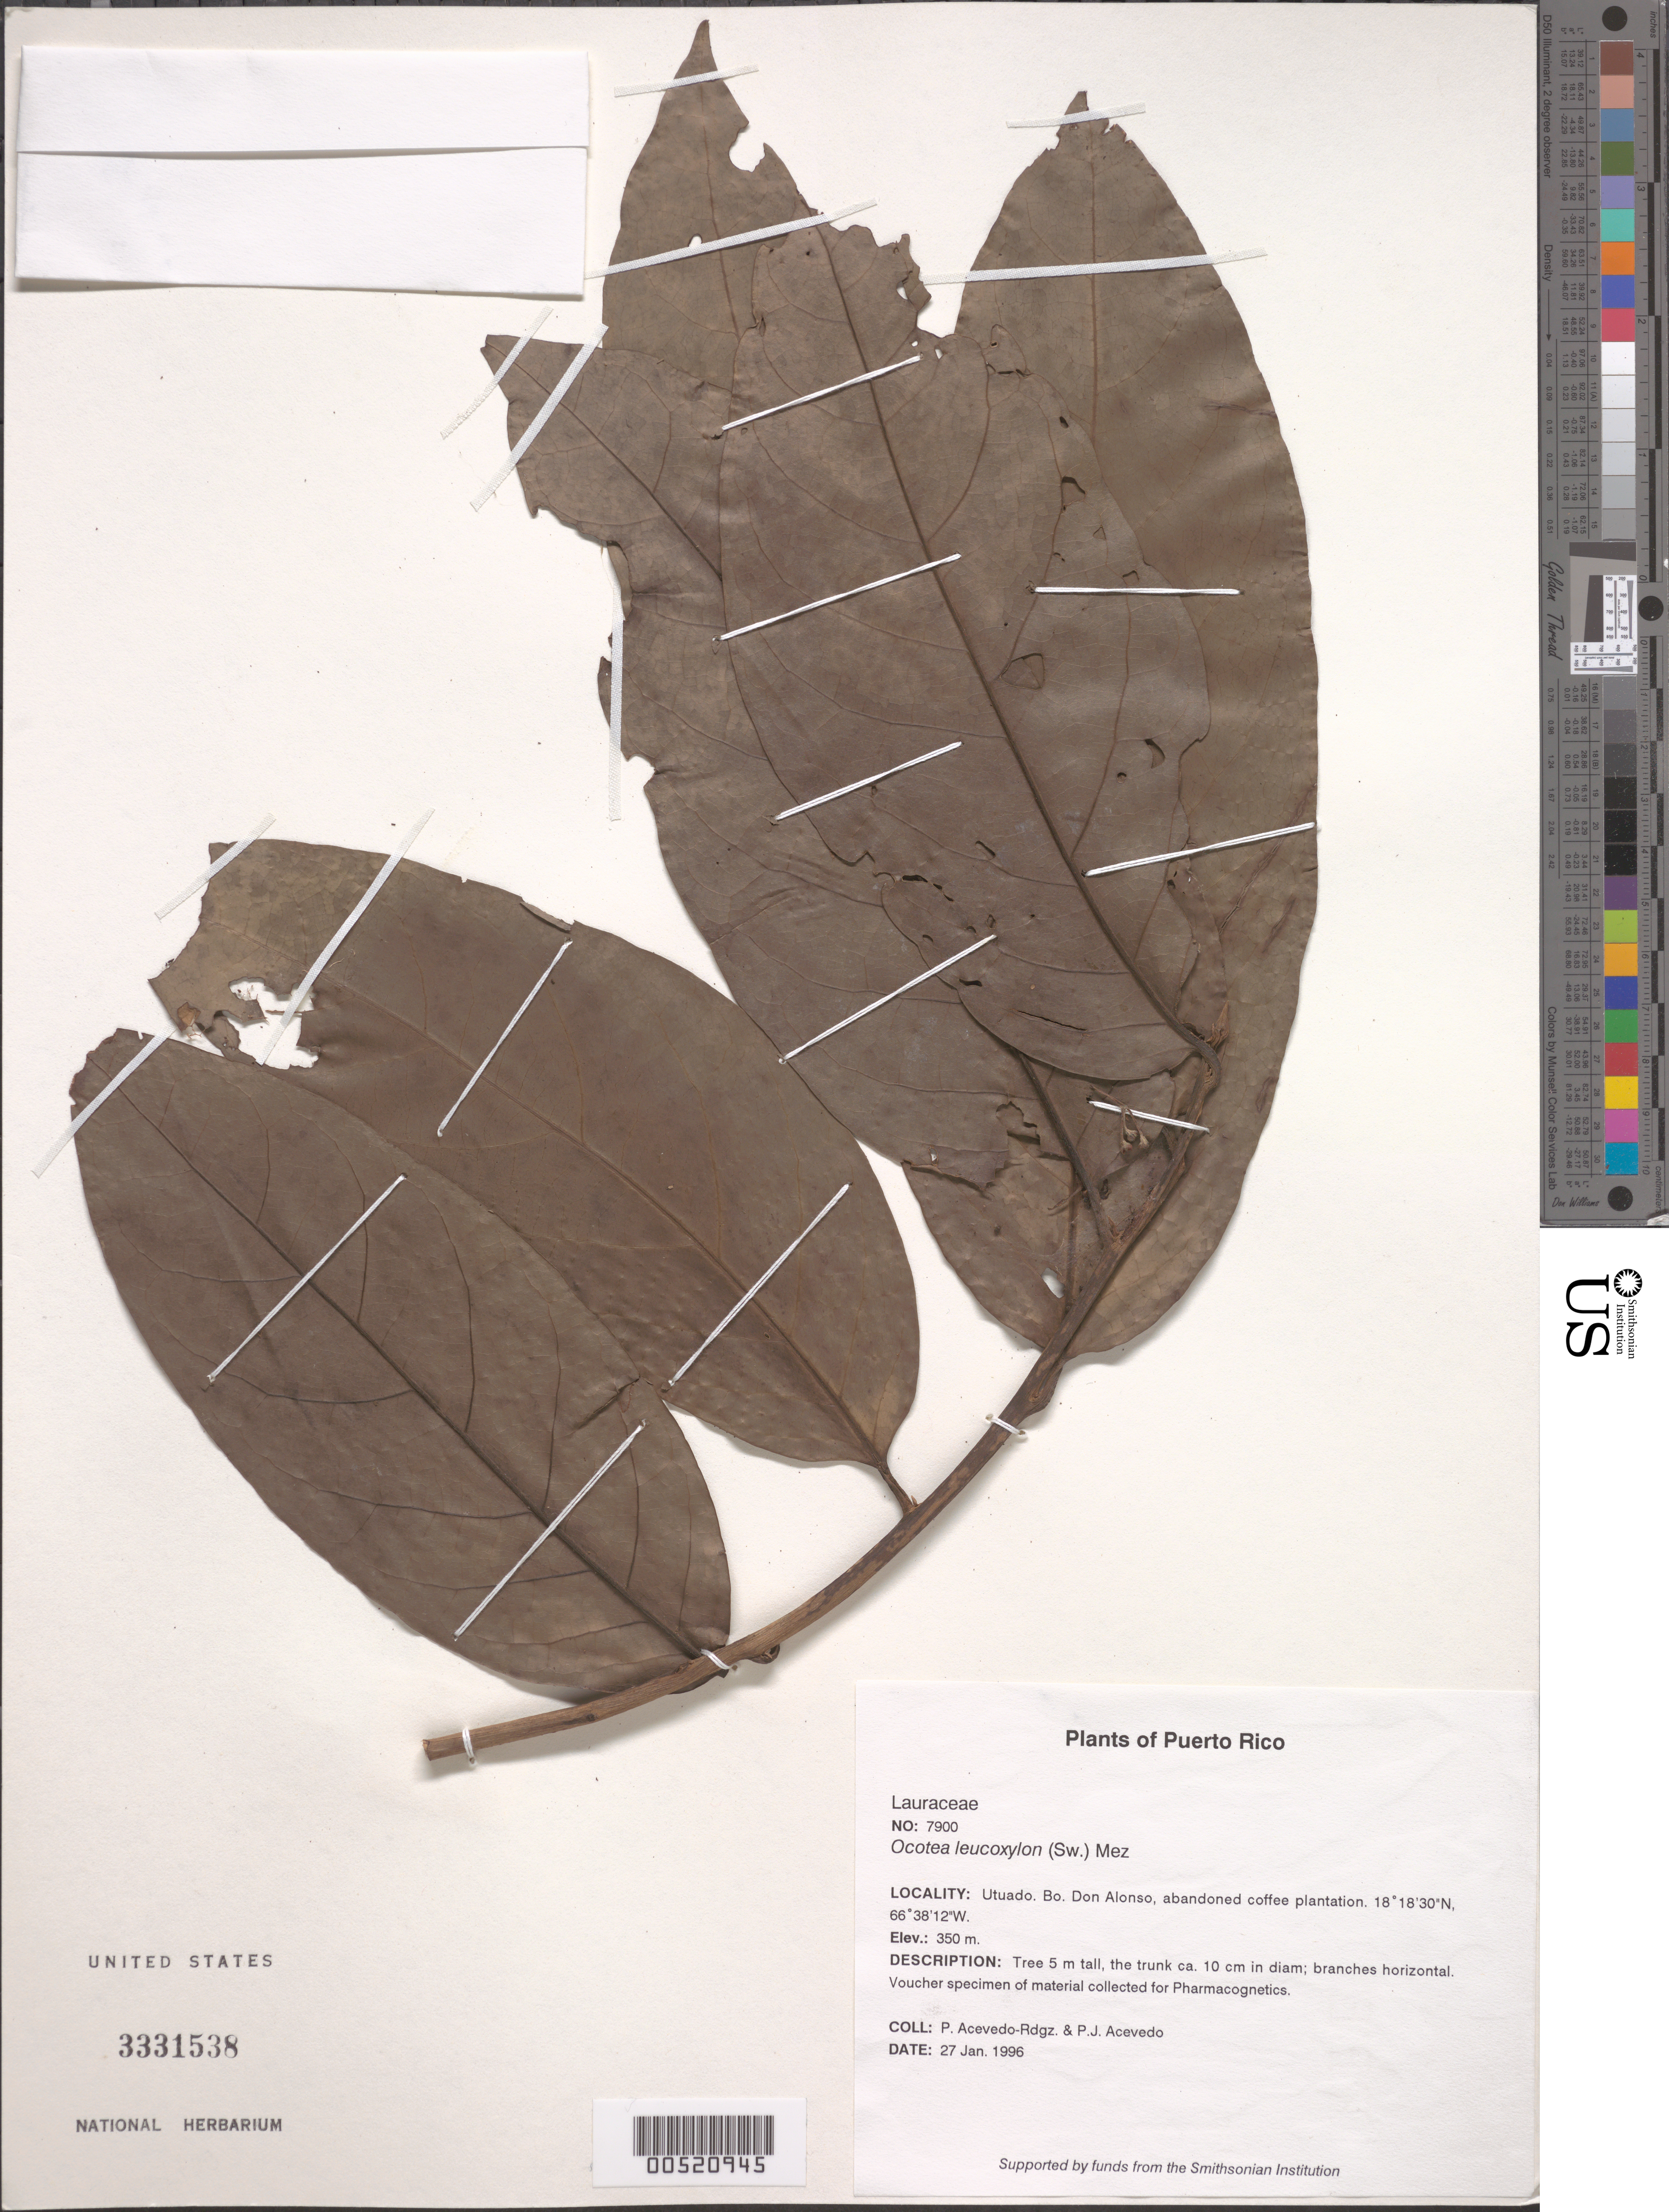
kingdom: Plantae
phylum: Tracheophyta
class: Magnoliopsida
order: Laurales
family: Lauraceae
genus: Ocotea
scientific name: Ocotea leucoxylon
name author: (Sw.) Laness.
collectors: P. Acevedo-Rodr. & P. J. Acevedo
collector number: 7900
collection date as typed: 27 Jan 1996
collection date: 1996-01-27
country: Puerto Rico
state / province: Utuado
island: Puerto Rico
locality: Utuado. Bo. Don Alonso Arriba, abandoned coffee plantation.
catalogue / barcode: US 3331538